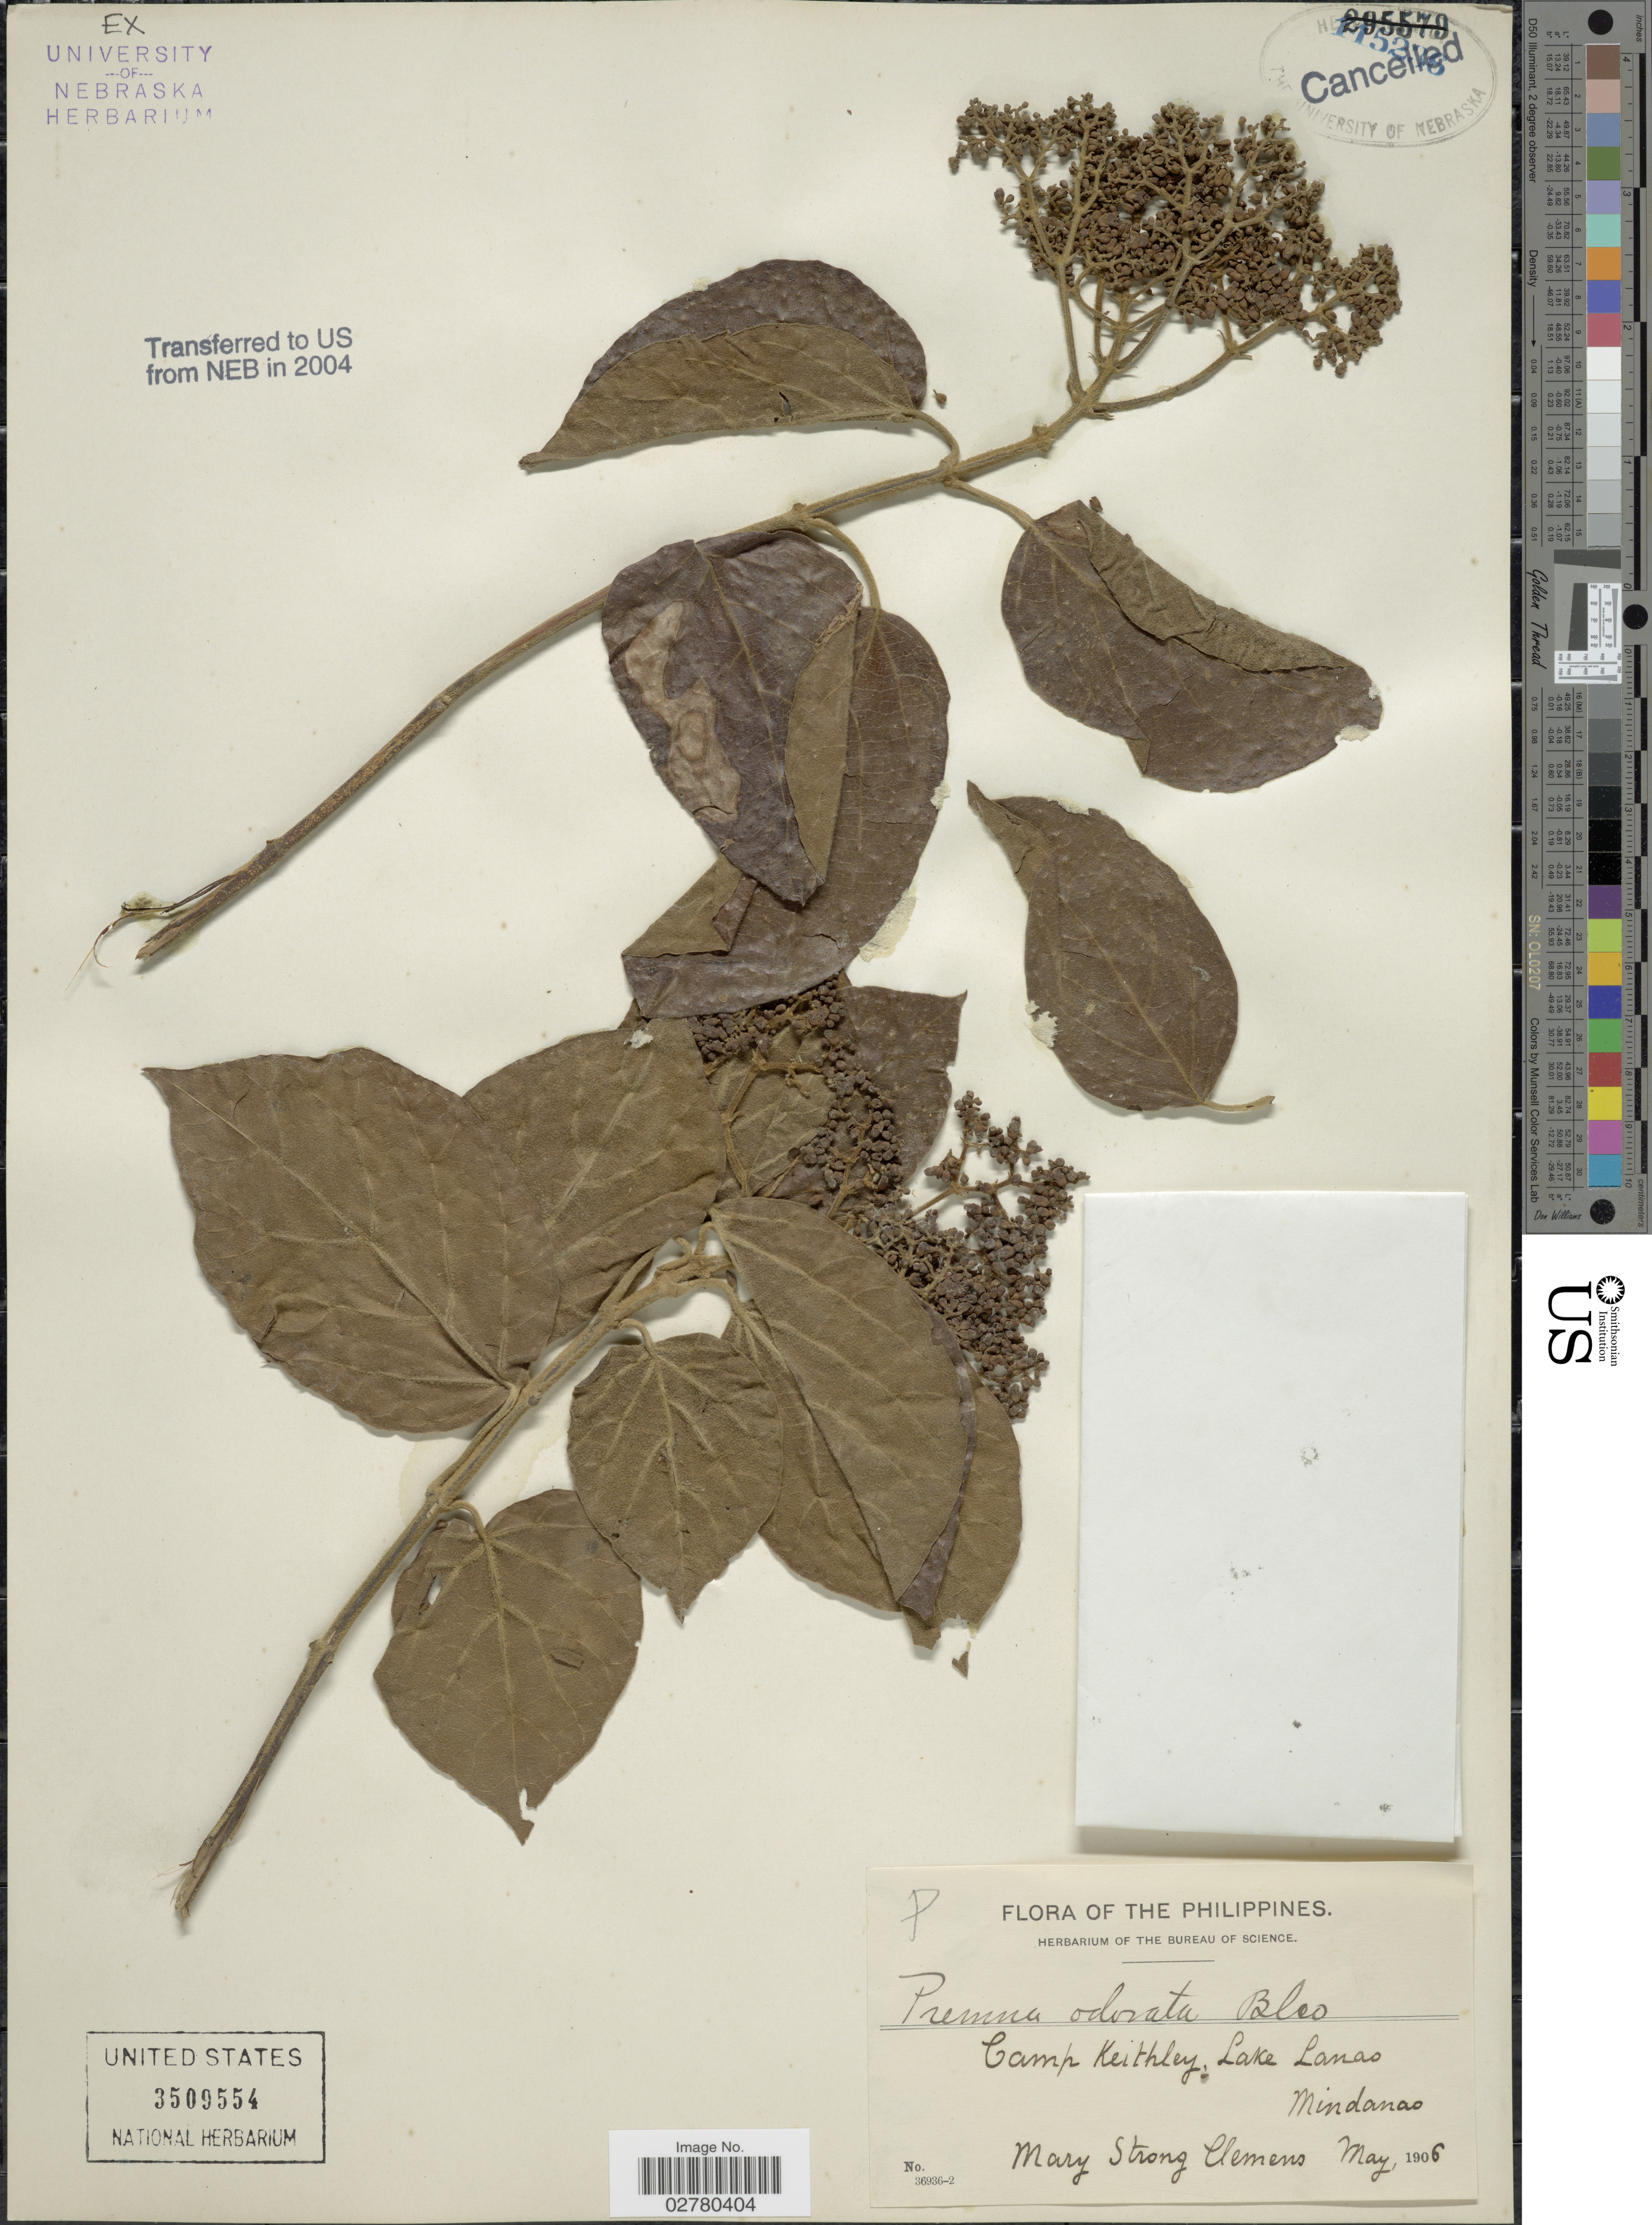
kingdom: Plantae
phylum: Tracheophyta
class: Magnoliopsida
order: Lamiales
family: Lamiaceae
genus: Premna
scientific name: Premna odorata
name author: Blanco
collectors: M. S. Clemens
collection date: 1906-05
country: Philippines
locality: Camp Keithley, Lake Lanao, Mindanao.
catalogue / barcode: US 3509554